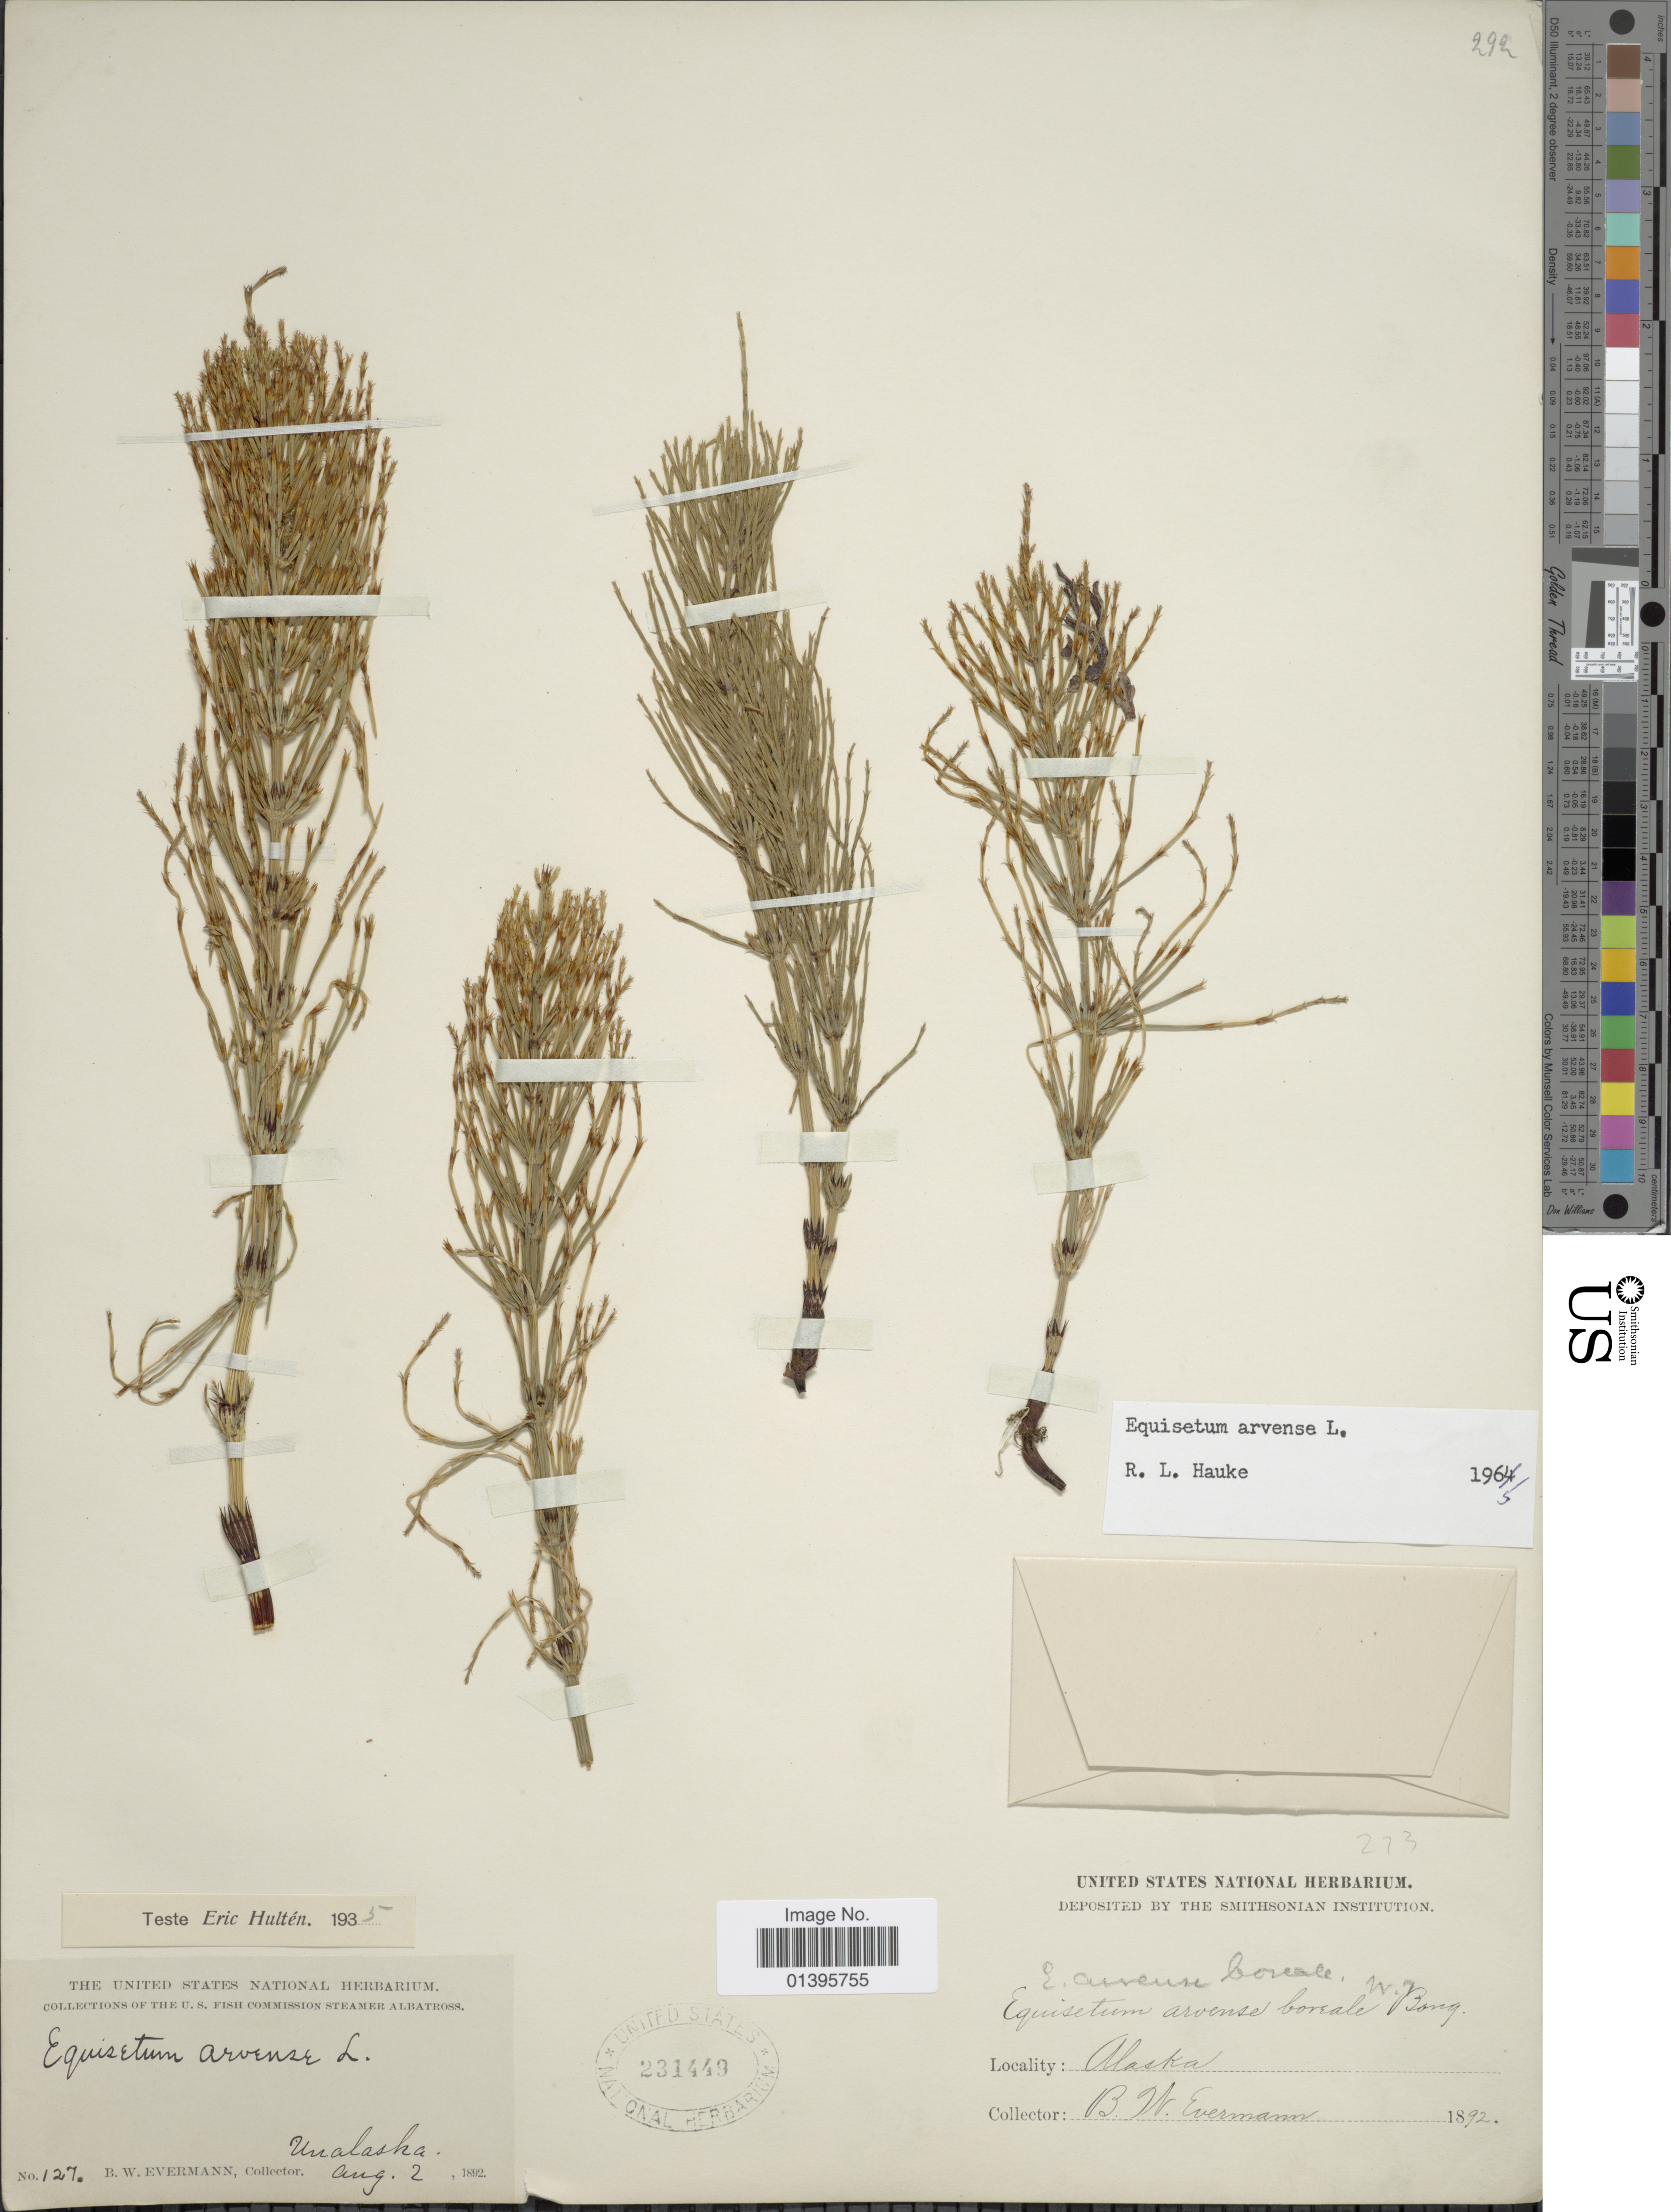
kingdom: Plantae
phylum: Tracheophyta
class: Polypodiopsida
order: Equisetales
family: Equisetaceae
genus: Equisetum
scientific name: Equisetum arvense var. boreale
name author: (Bong.) Rupr.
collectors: B. W. Evermann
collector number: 127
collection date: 1892-08-02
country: United States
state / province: Alaska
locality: Unalaska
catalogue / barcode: US 231449